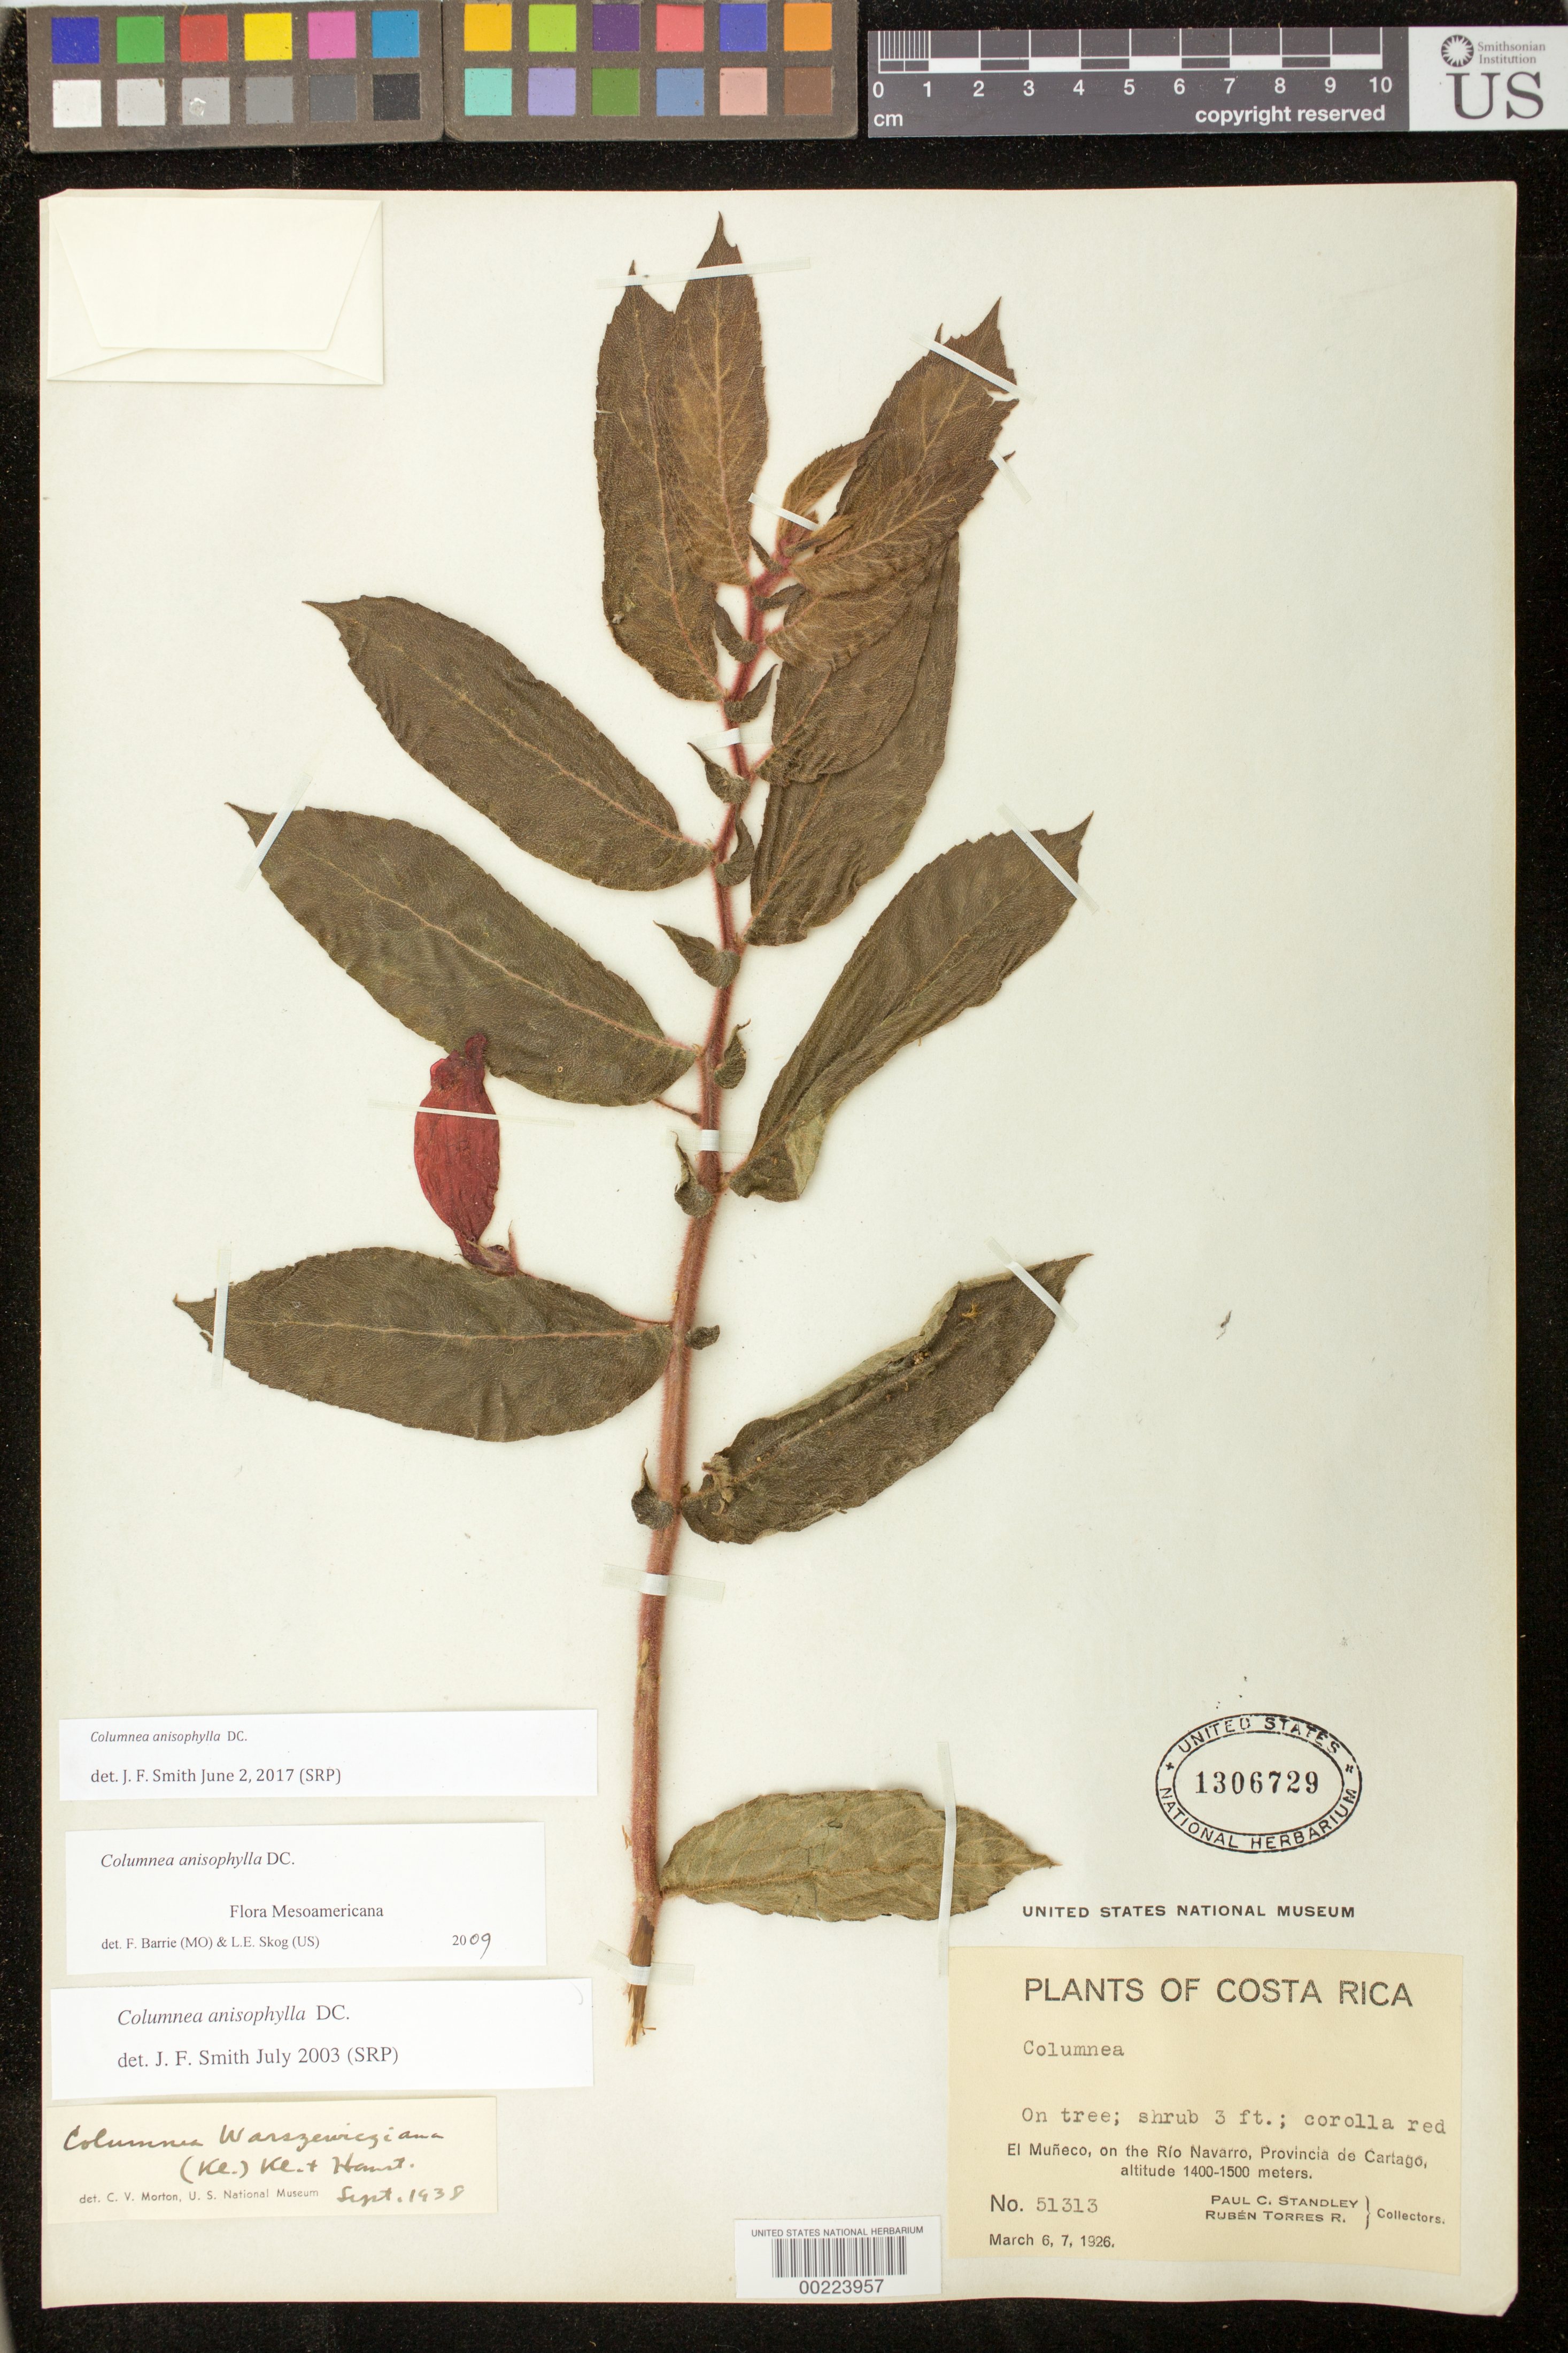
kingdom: Plantae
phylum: Tracheophyta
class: Magnoliopsida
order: Lamiales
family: Gesneriaceae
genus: Columnea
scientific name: Columnea anisophylla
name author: DC.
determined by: Smith, J. F.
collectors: P. C. Standley & R. Torres R.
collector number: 51313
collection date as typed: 6-7 Mar 1926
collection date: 1926-03-06/1926-03-07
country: Costa Rica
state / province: Cartago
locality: El Muñeco, on the Río Navarro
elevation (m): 1400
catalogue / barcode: US 1306729